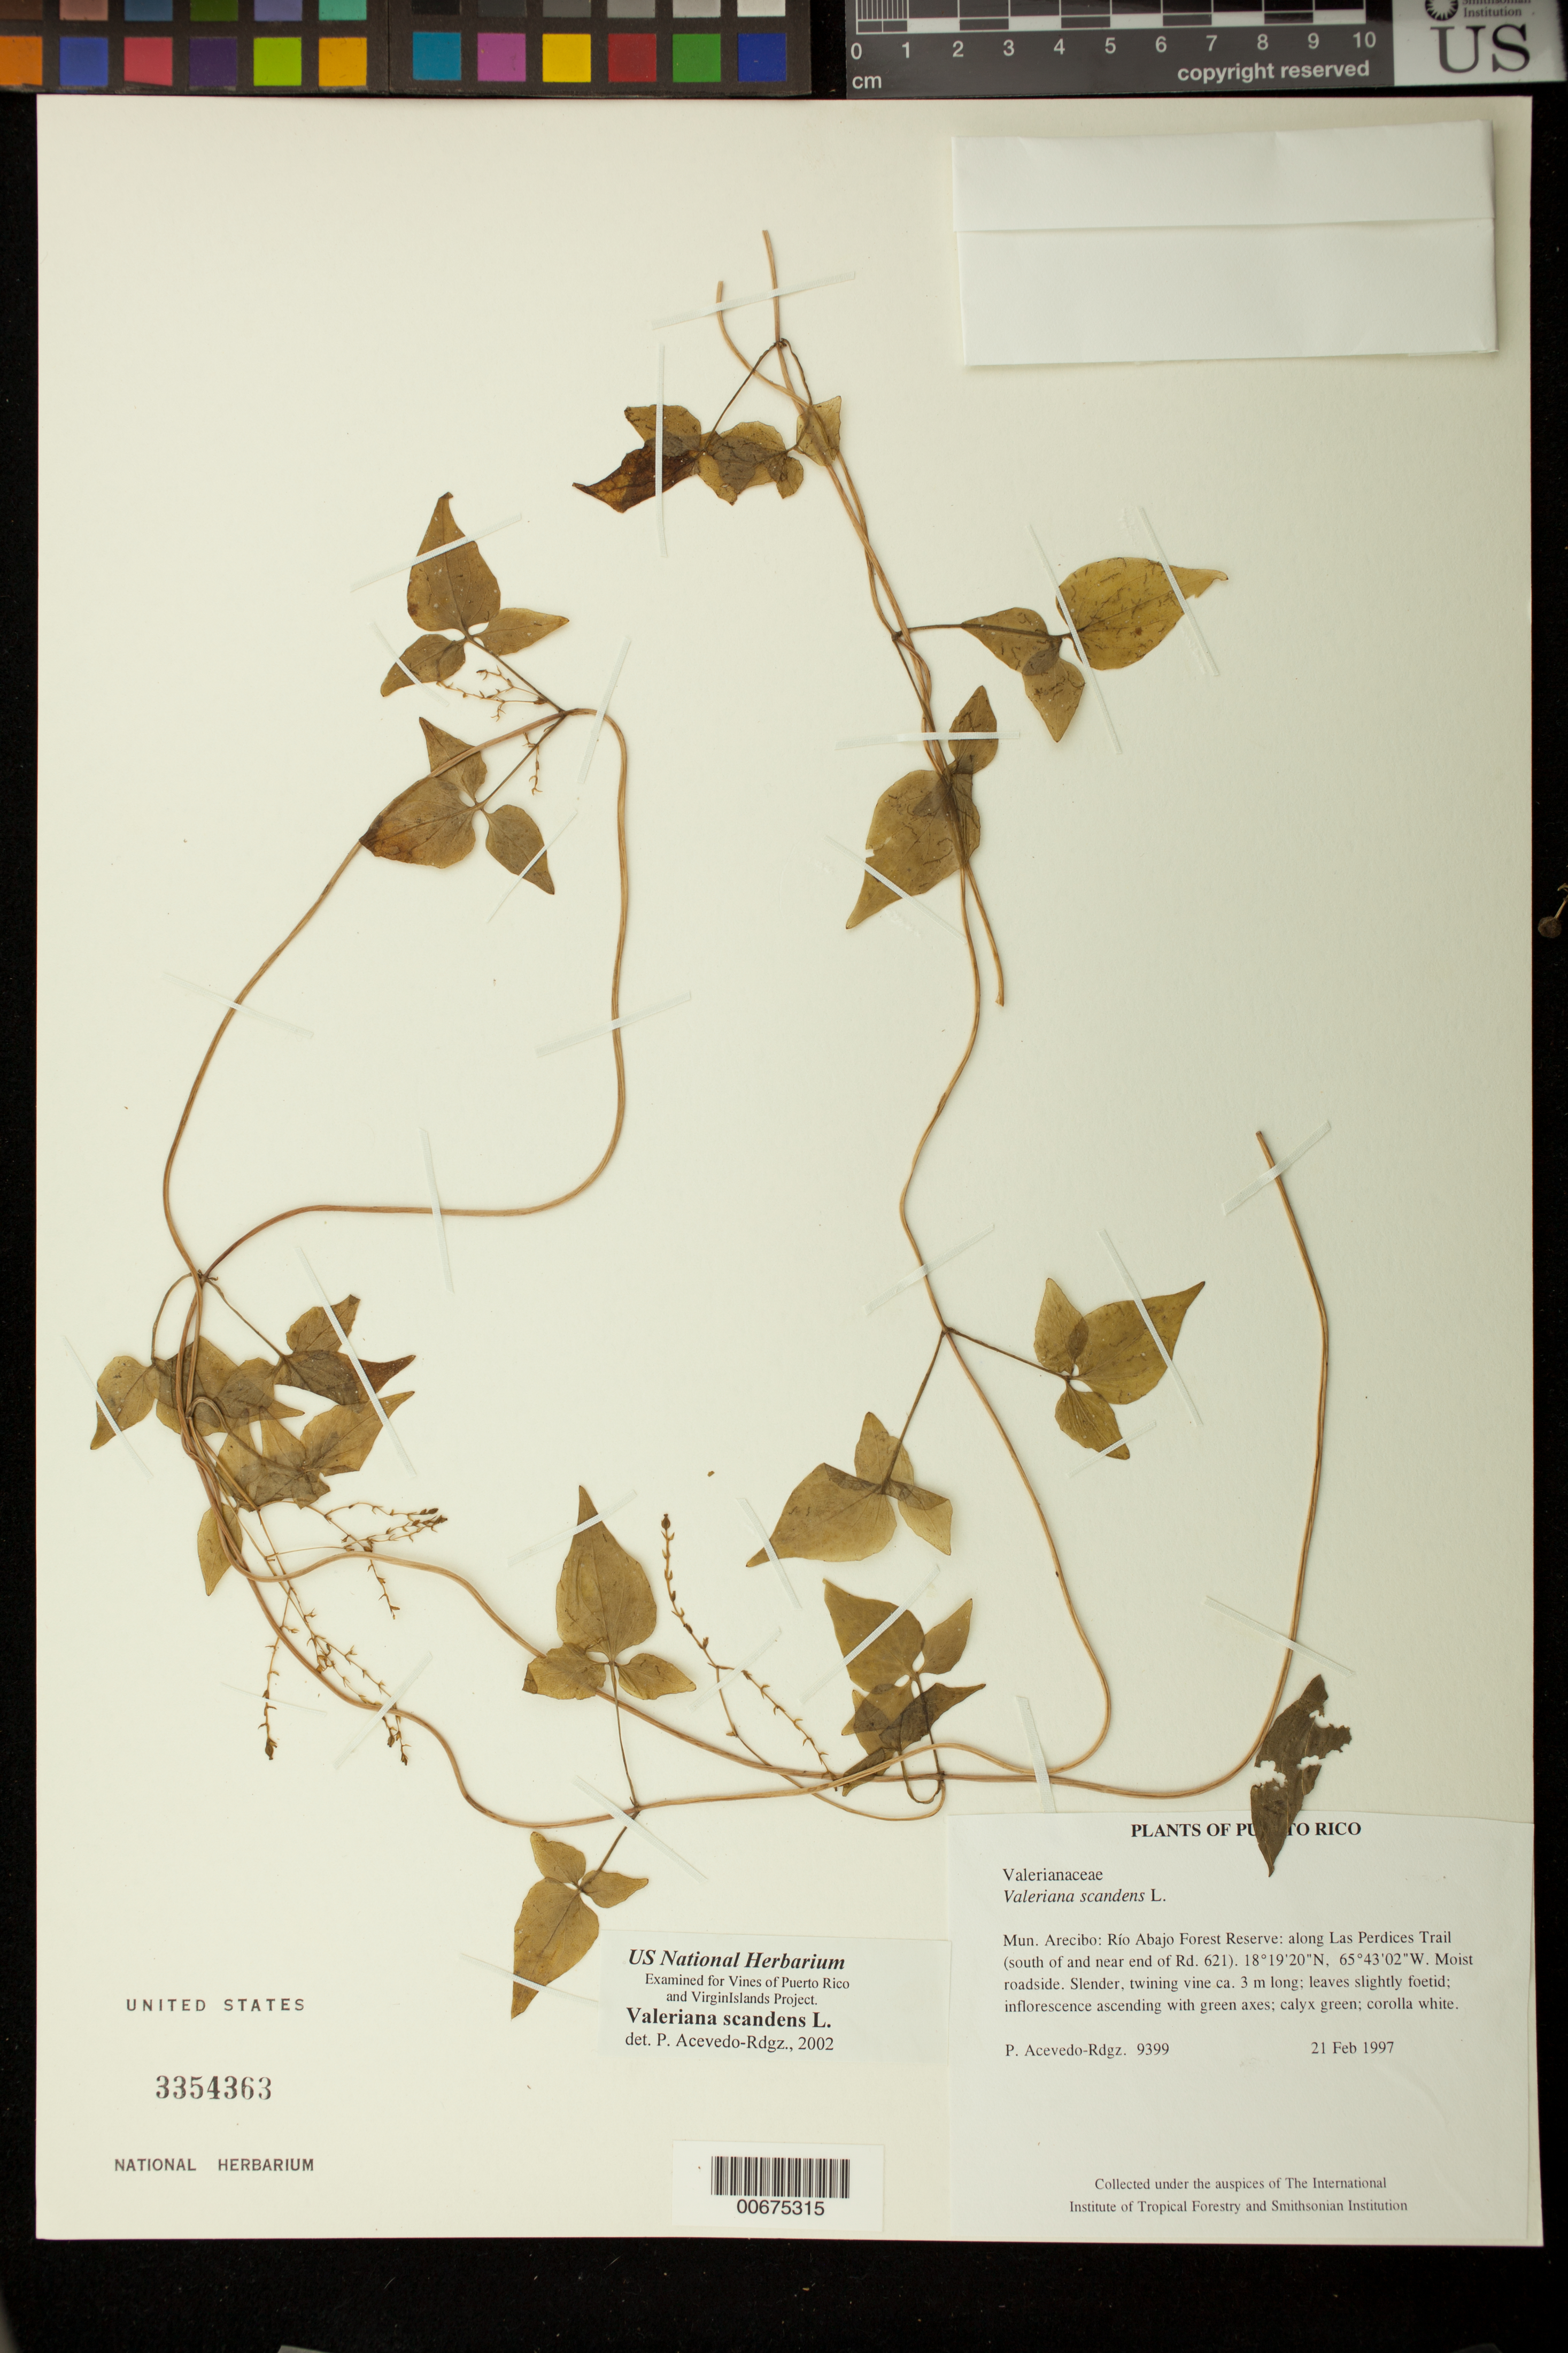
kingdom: Plantae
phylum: Tracheophyta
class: Magnoliopsida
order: Dipsacales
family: Caprifoliaceae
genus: Valeriana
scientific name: Valeriana scandens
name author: L.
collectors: P. Acevedo-Rodr.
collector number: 9399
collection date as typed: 21 Feb 1997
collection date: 1997-02-21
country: Puerto Rico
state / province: Arecibo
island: Puerto Rico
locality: Arecibo; Río Abajo Forest Reserve: along Las Perdices Trail (south of and near end of Rd. 621).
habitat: Moist roadside.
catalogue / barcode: US 3354363